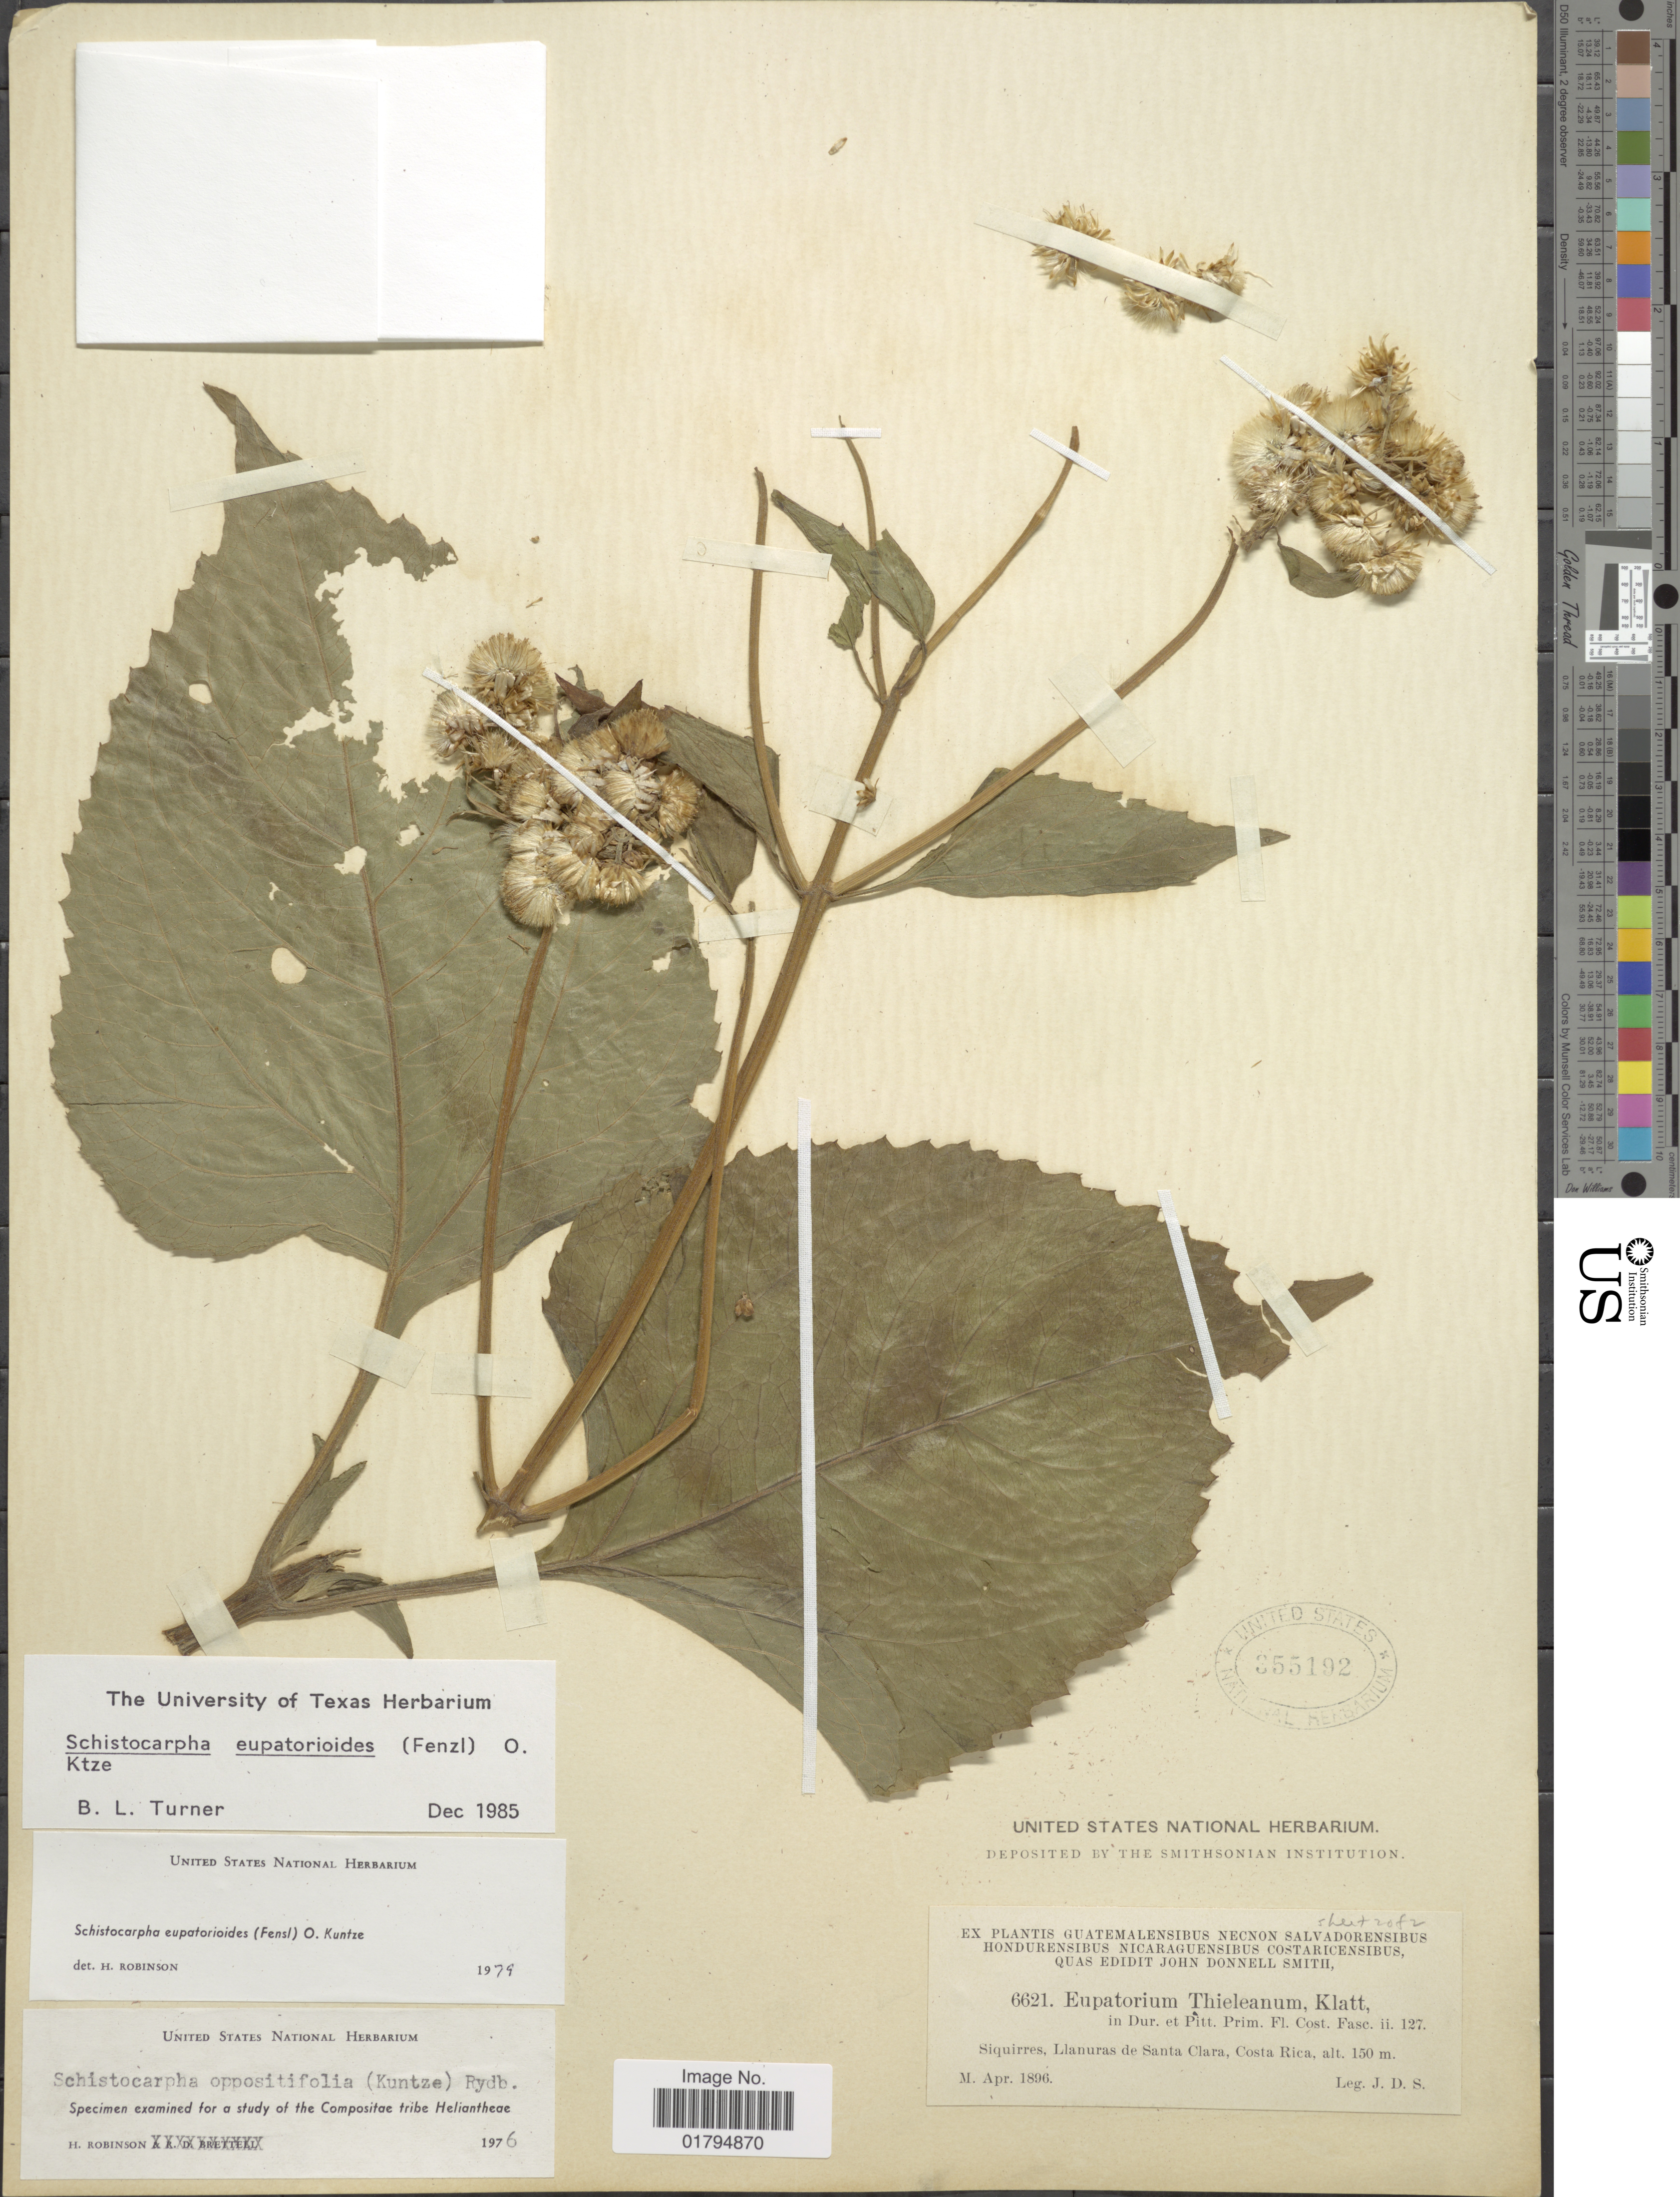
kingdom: Plantae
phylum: Tracheophyta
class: Magnoliopsida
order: Asterales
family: Asteraceae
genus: Schistocarpha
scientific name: Schistocarpha eupatorioides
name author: (Fenzl) Kuntze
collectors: J. Donnell Smith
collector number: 6621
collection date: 1896-04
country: Costa Rica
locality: Siquirres, Llanuras de Santa Clara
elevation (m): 150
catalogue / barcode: US 355192